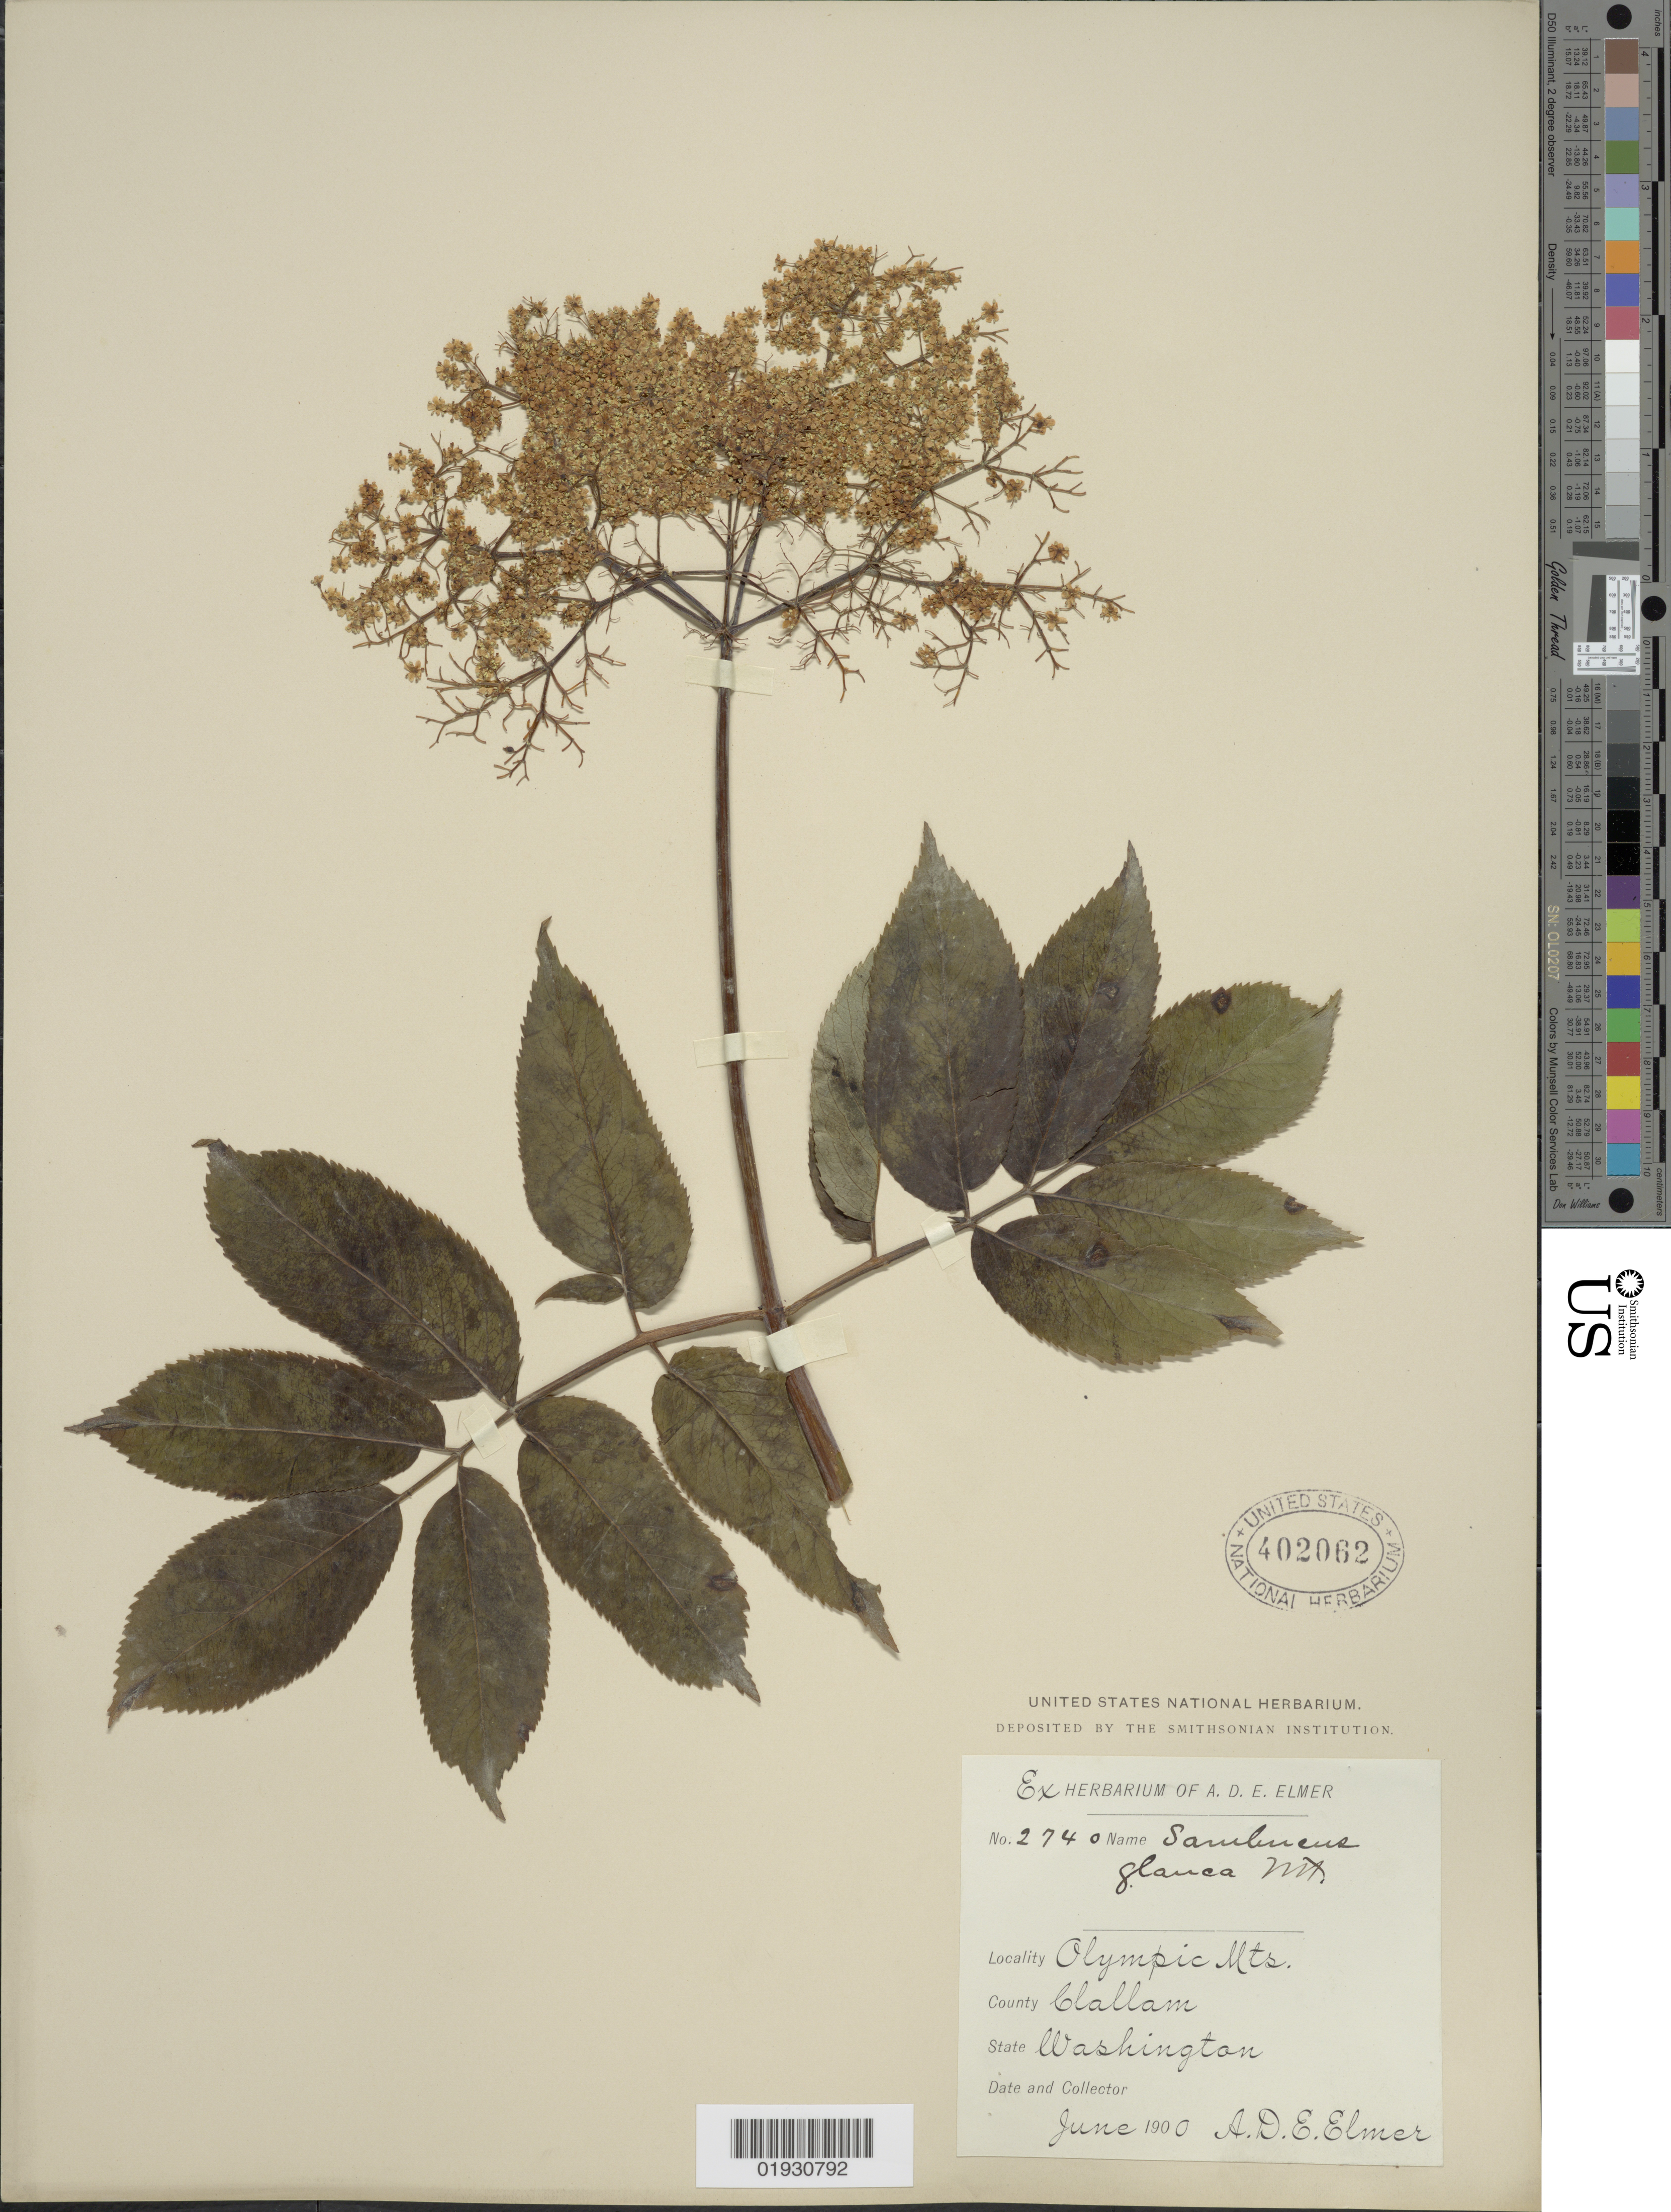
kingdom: Plantae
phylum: Tracheophyta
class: Magnoliopsida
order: Dipsacales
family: Viburnaceae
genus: Sambucus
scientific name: Sambucus cerulea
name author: Raf.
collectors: A. D. E. Elmer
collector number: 2740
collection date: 1900-06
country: United States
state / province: Washington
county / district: Clallam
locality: Olymic Mts., County Clallam.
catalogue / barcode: US 402062